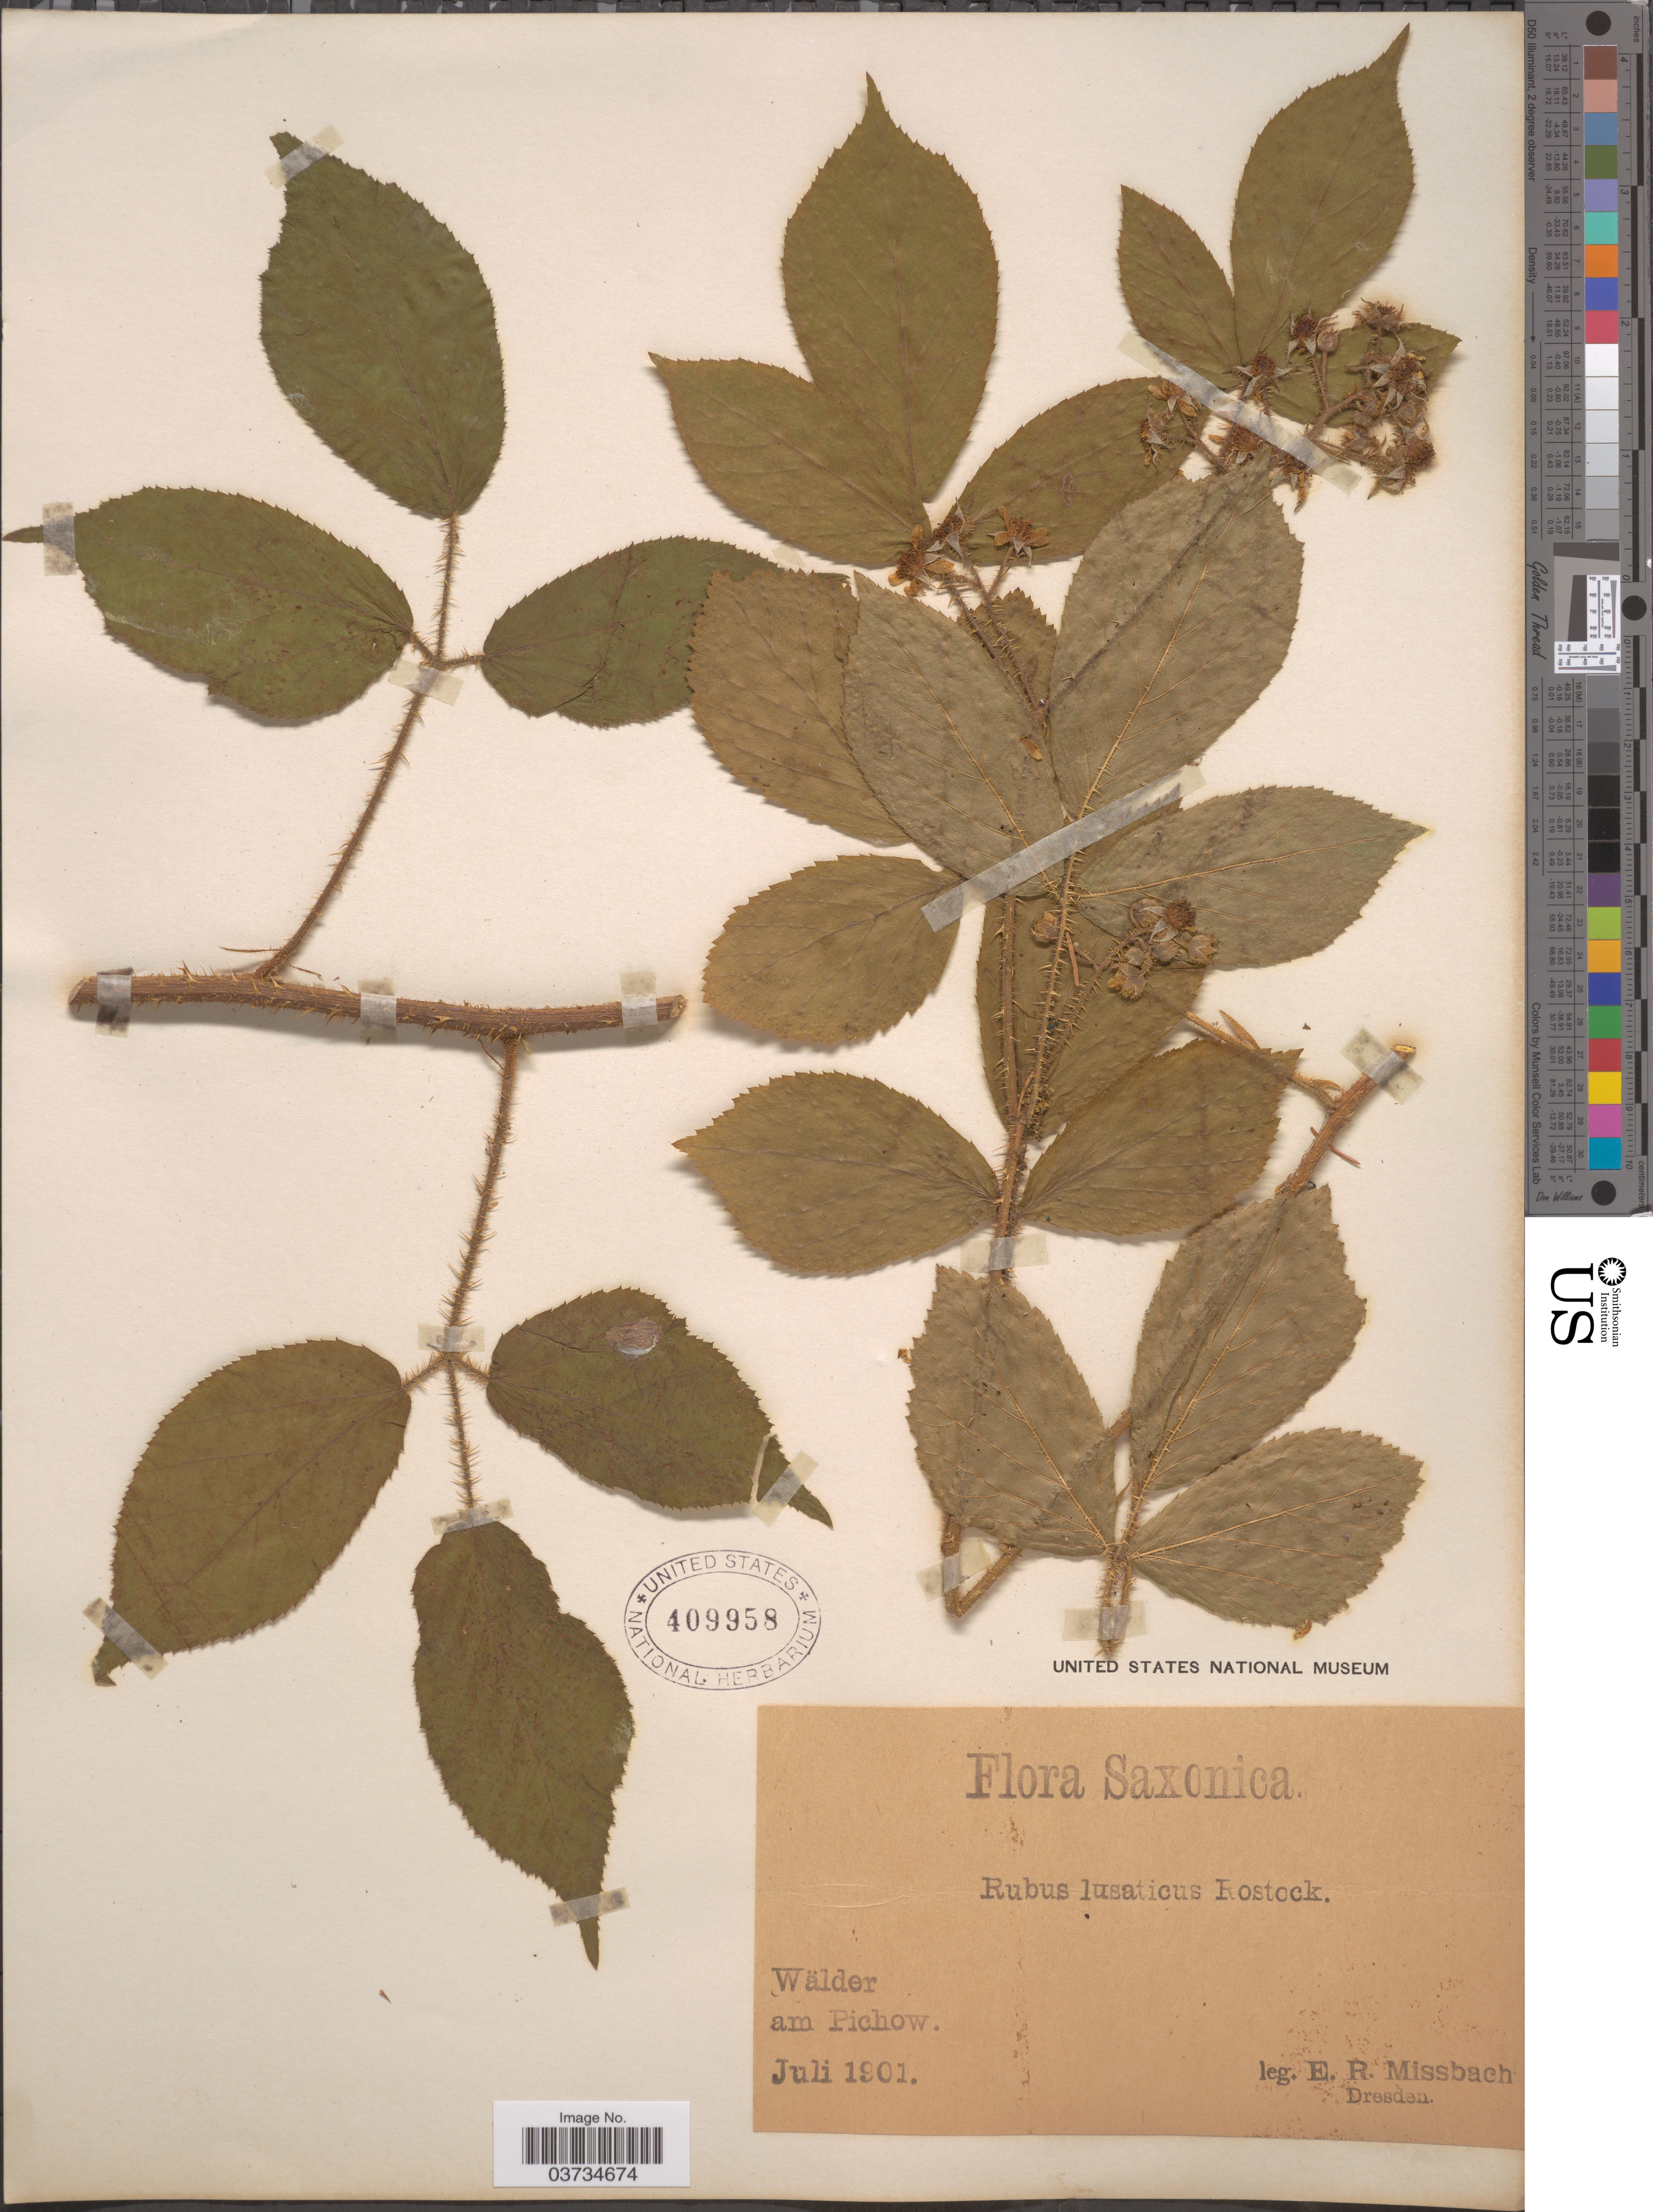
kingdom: Plantae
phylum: Tracheophyta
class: Magnoliopsida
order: Rosales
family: Rosaceae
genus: Rubus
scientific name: Rubus lusaticus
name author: R. Wagner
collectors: E. Missbach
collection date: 1901-07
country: Germany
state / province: Niedersachsen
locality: Saxonica. Wälder am Pichow.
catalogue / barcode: US 409958